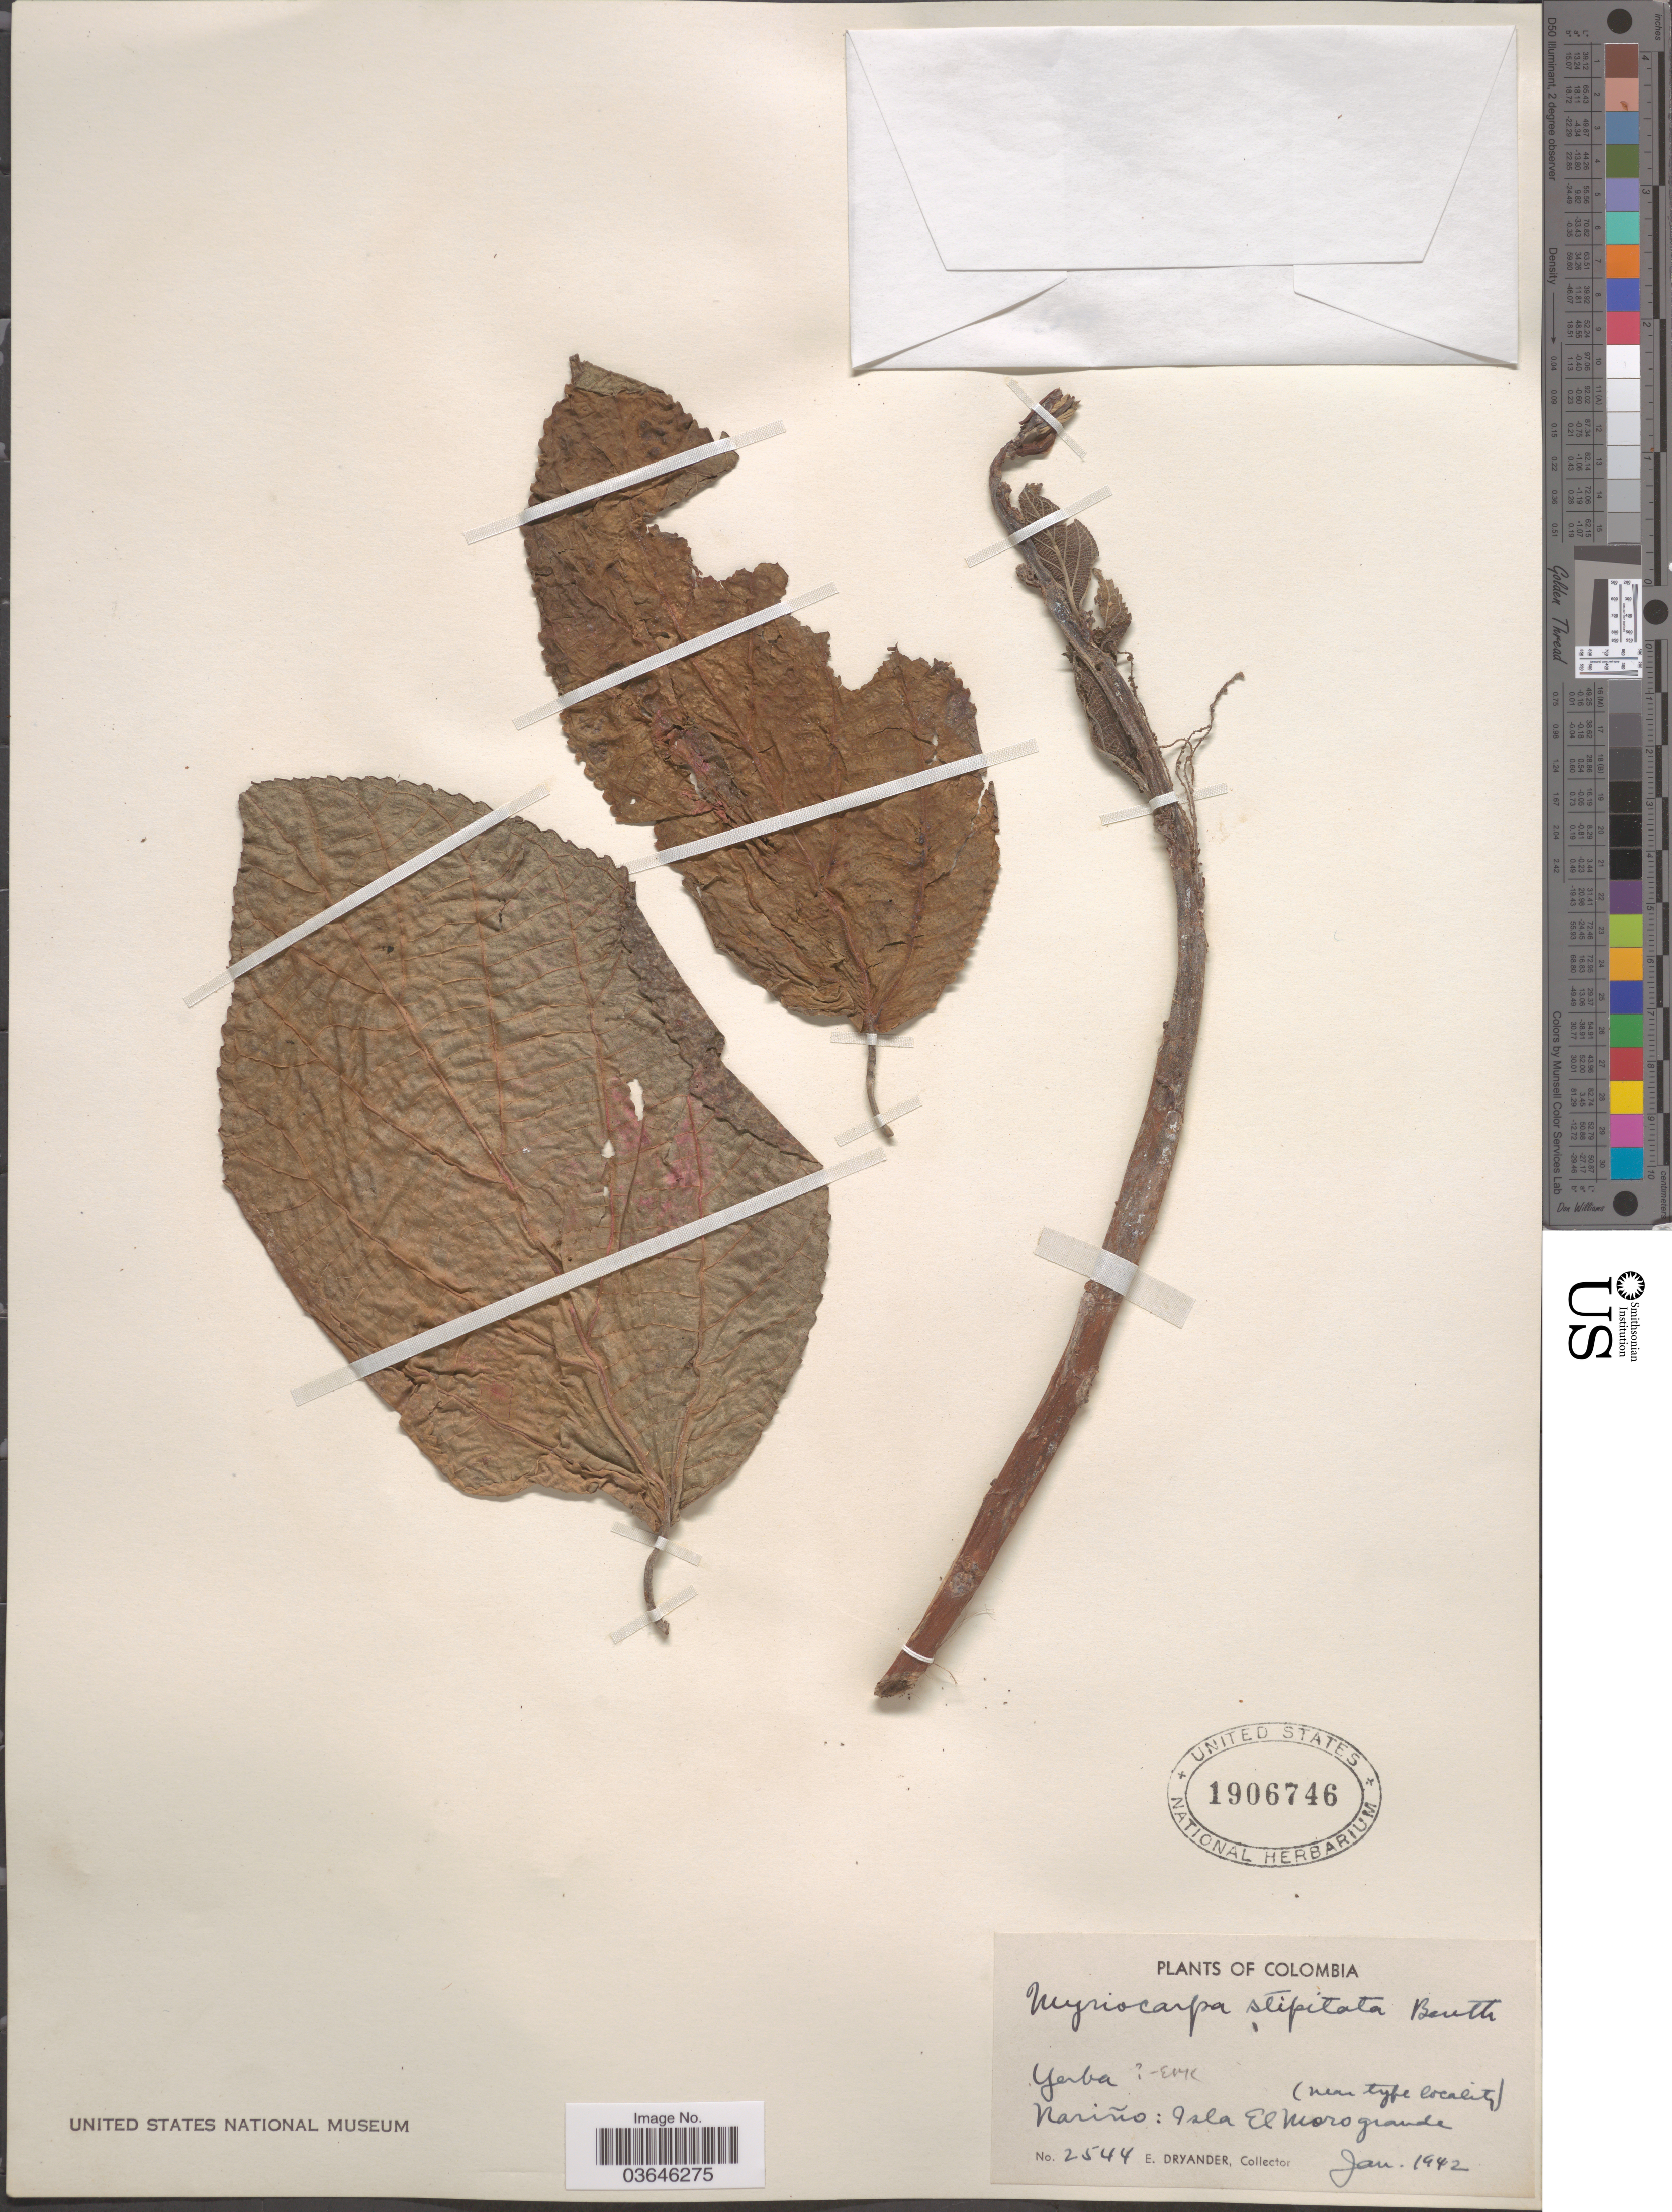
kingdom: Plantae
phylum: Tracheophyta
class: Magnoliopsida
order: Rosales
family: Urticaceae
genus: Myriocarpa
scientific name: Myriocarpa stipitata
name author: Benth.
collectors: E. Dryander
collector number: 2544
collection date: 1942-01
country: Colombia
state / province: Nariño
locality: Yerba. [unsure placement] Isla El Moro grande.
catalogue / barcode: US 1906746